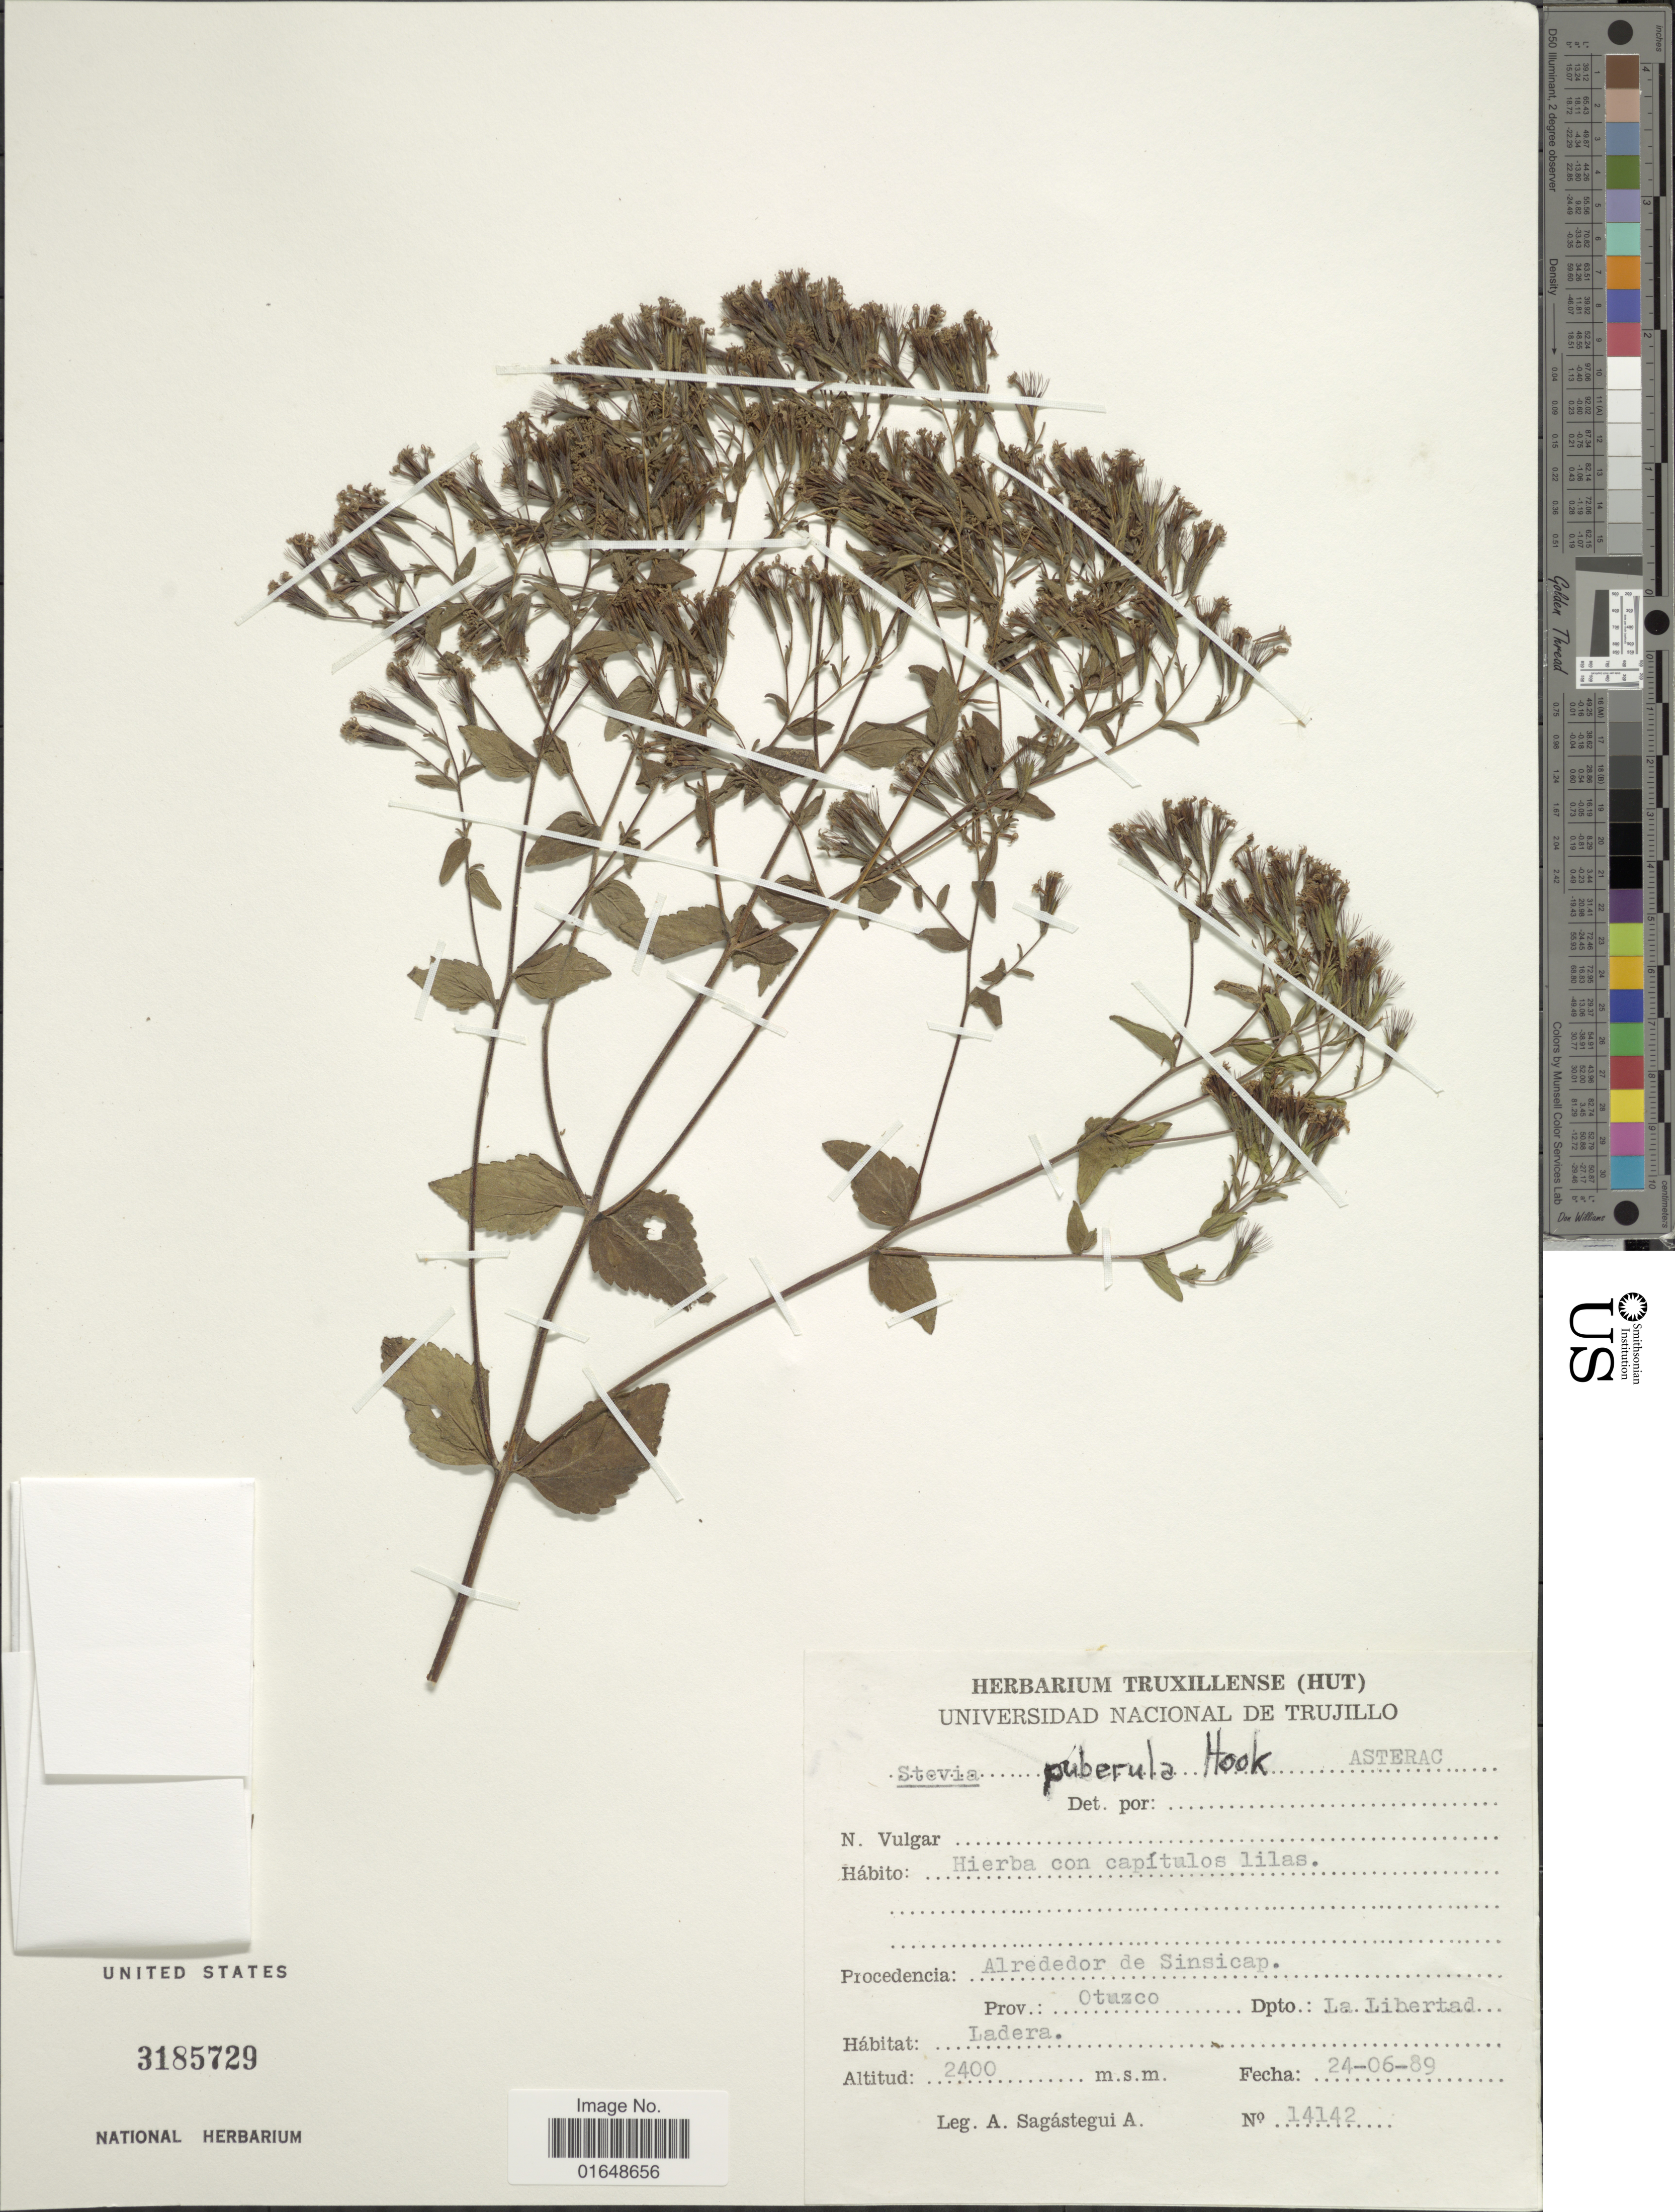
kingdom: Plantae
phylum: Tracheophyta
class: Magnoliopsida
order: Asterales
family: Asteraceae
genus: Stevia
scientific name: Stevia puberula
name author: Hook.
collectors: A. Sagástegui A.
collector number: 14142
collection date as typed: Transcribed d/m/y: 24/6/89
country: Peru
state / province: La Libertad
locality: Alrededor de Sinsicap. Prov.: Otuzco. Dpto.: La Libertad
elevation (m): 2400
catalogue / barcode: US 3185729